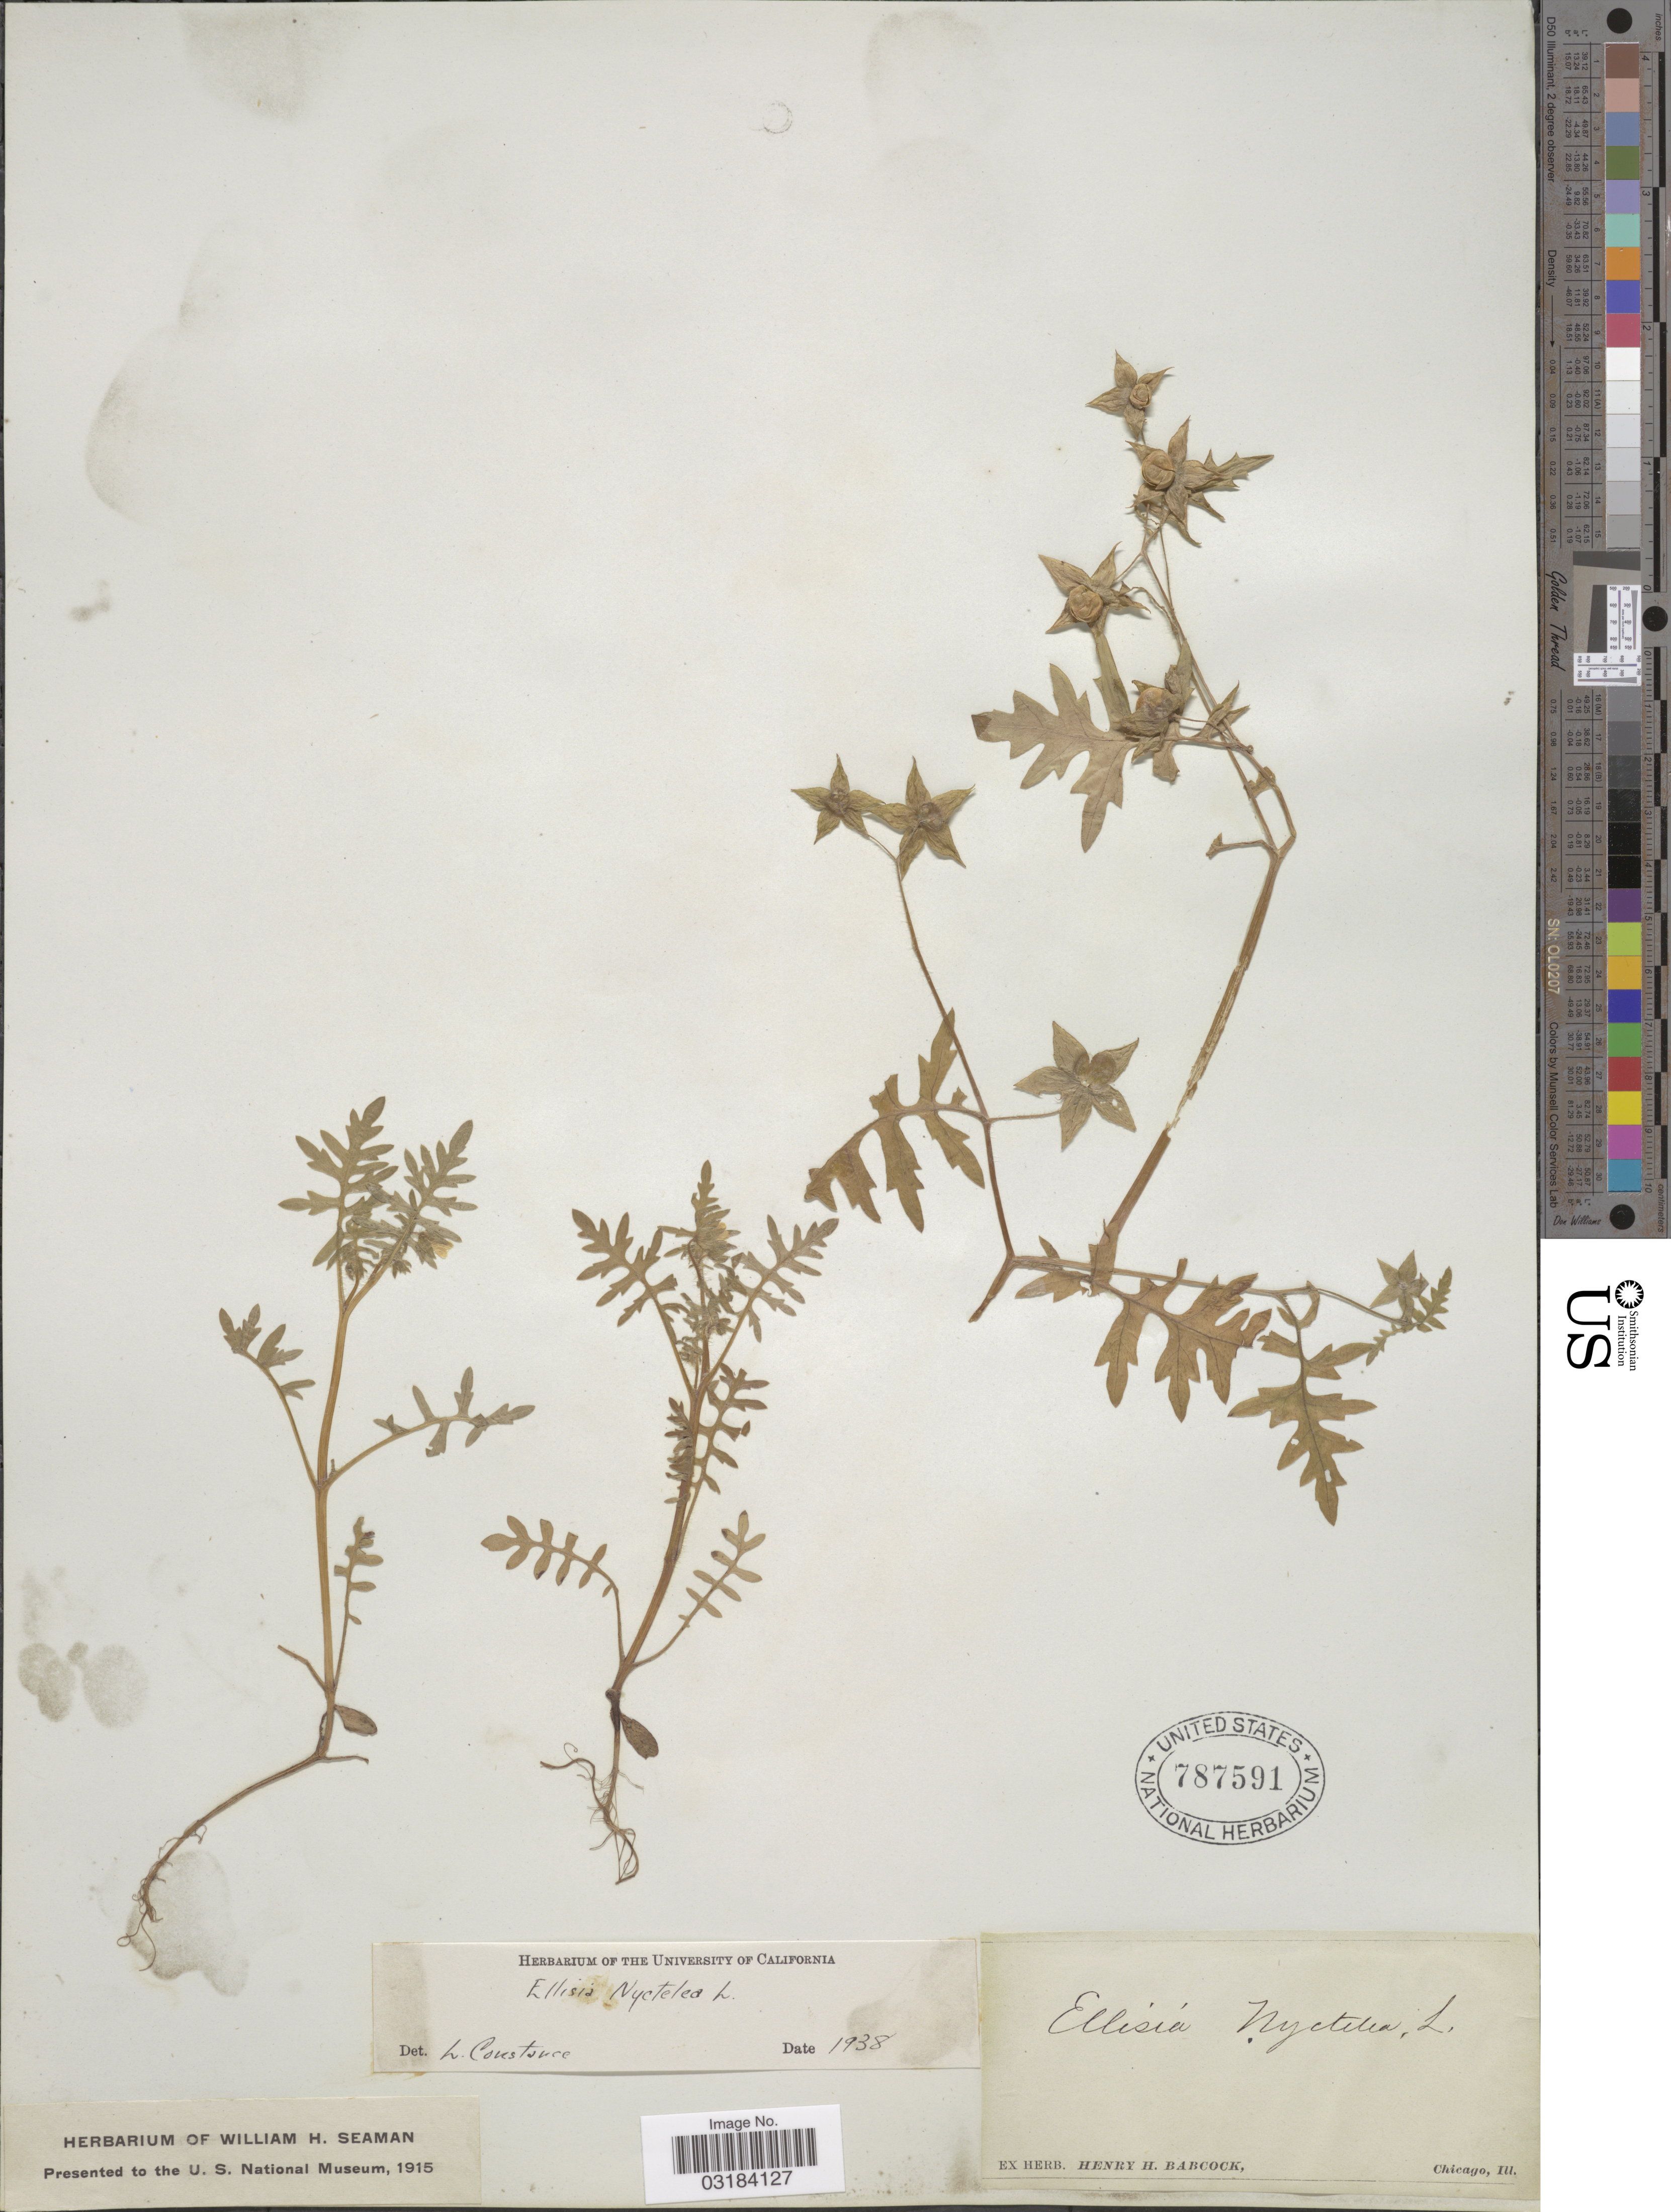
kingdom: Plantae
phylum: Tracheophyta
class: Magnoliopsida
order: Boraginales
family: Hydrophyllaceae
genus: Ellisia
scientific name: Ellisia nyctelea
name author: L.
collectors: ex herb. Henry Homes Babcock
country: United States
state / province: Illinois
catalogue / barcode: US 787591